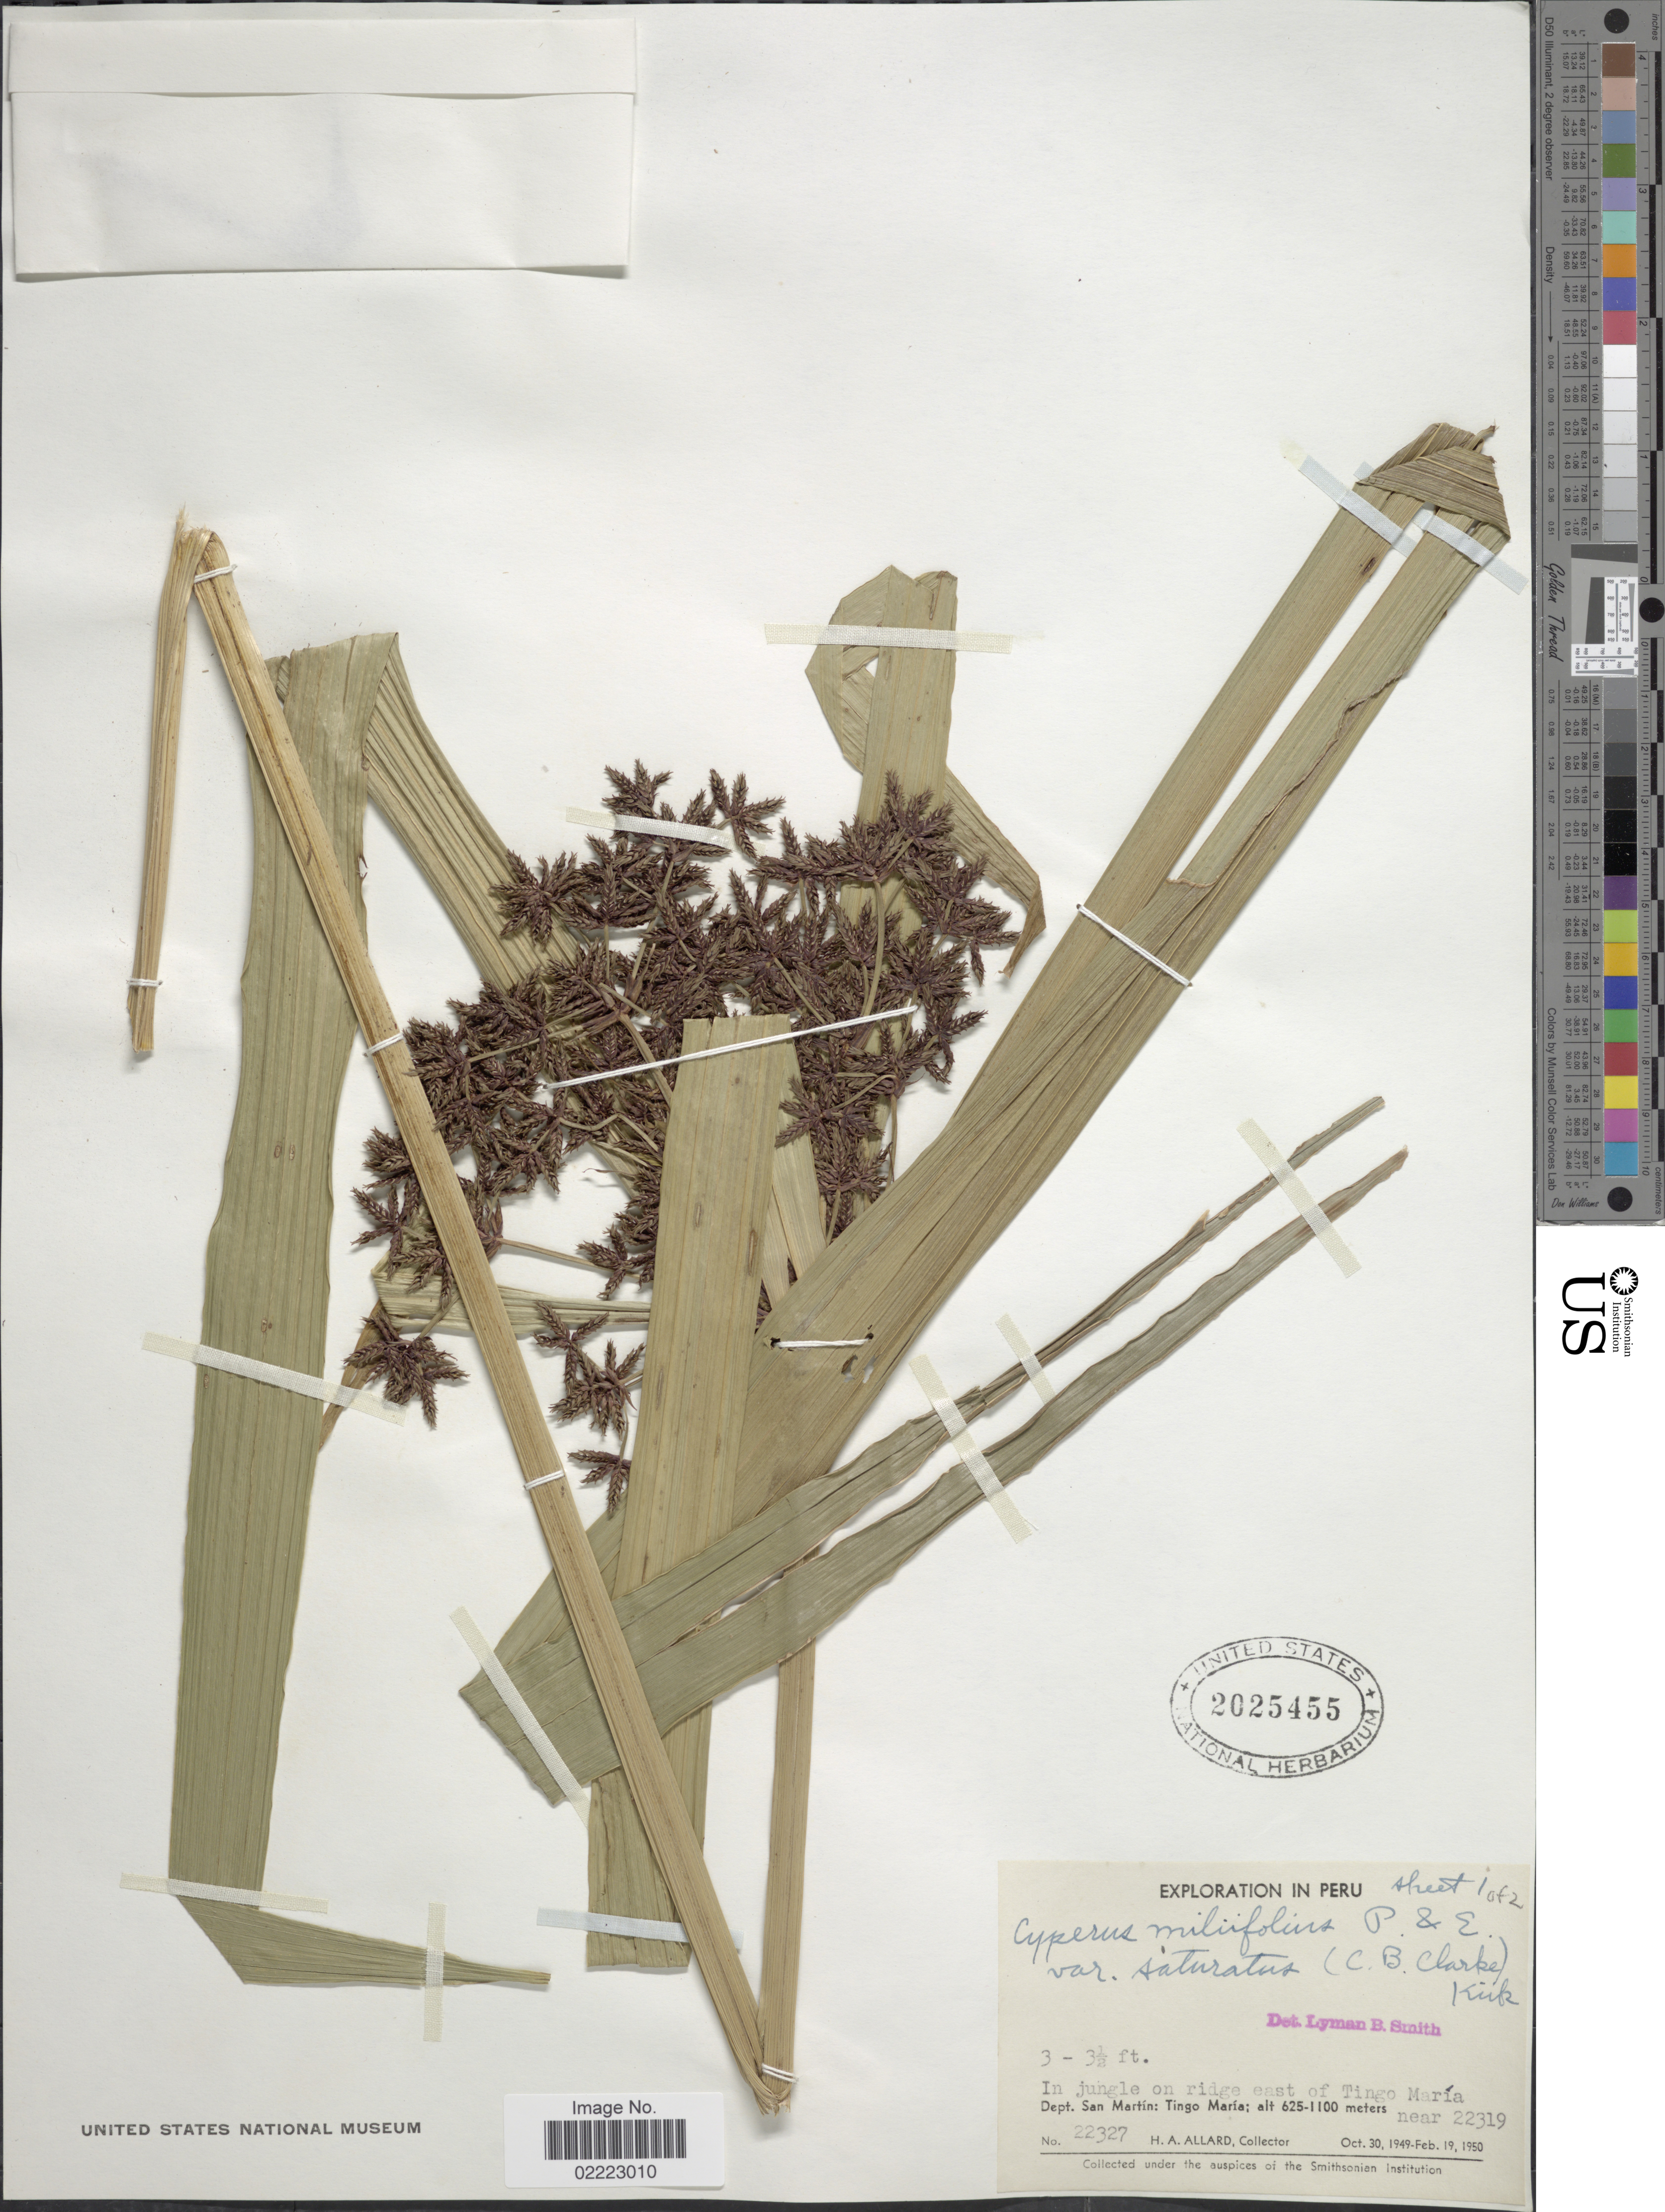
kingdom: Plantae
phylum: Tracheophyta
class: Liliopsida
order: Poales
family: Cyperaceae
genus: Cyperus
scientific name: Cyperus miliifolius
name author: Poepp. & Kunth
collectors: H. A. Allard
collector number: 22327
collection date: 1949-10-30/1950-02-19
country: Peru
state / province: San Martín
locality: In jungle on ridge east of Tingo Maria. Dept. San Martin: Tingo Maria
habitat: in jungle on ridge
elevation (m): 625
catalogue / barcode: US 2025455